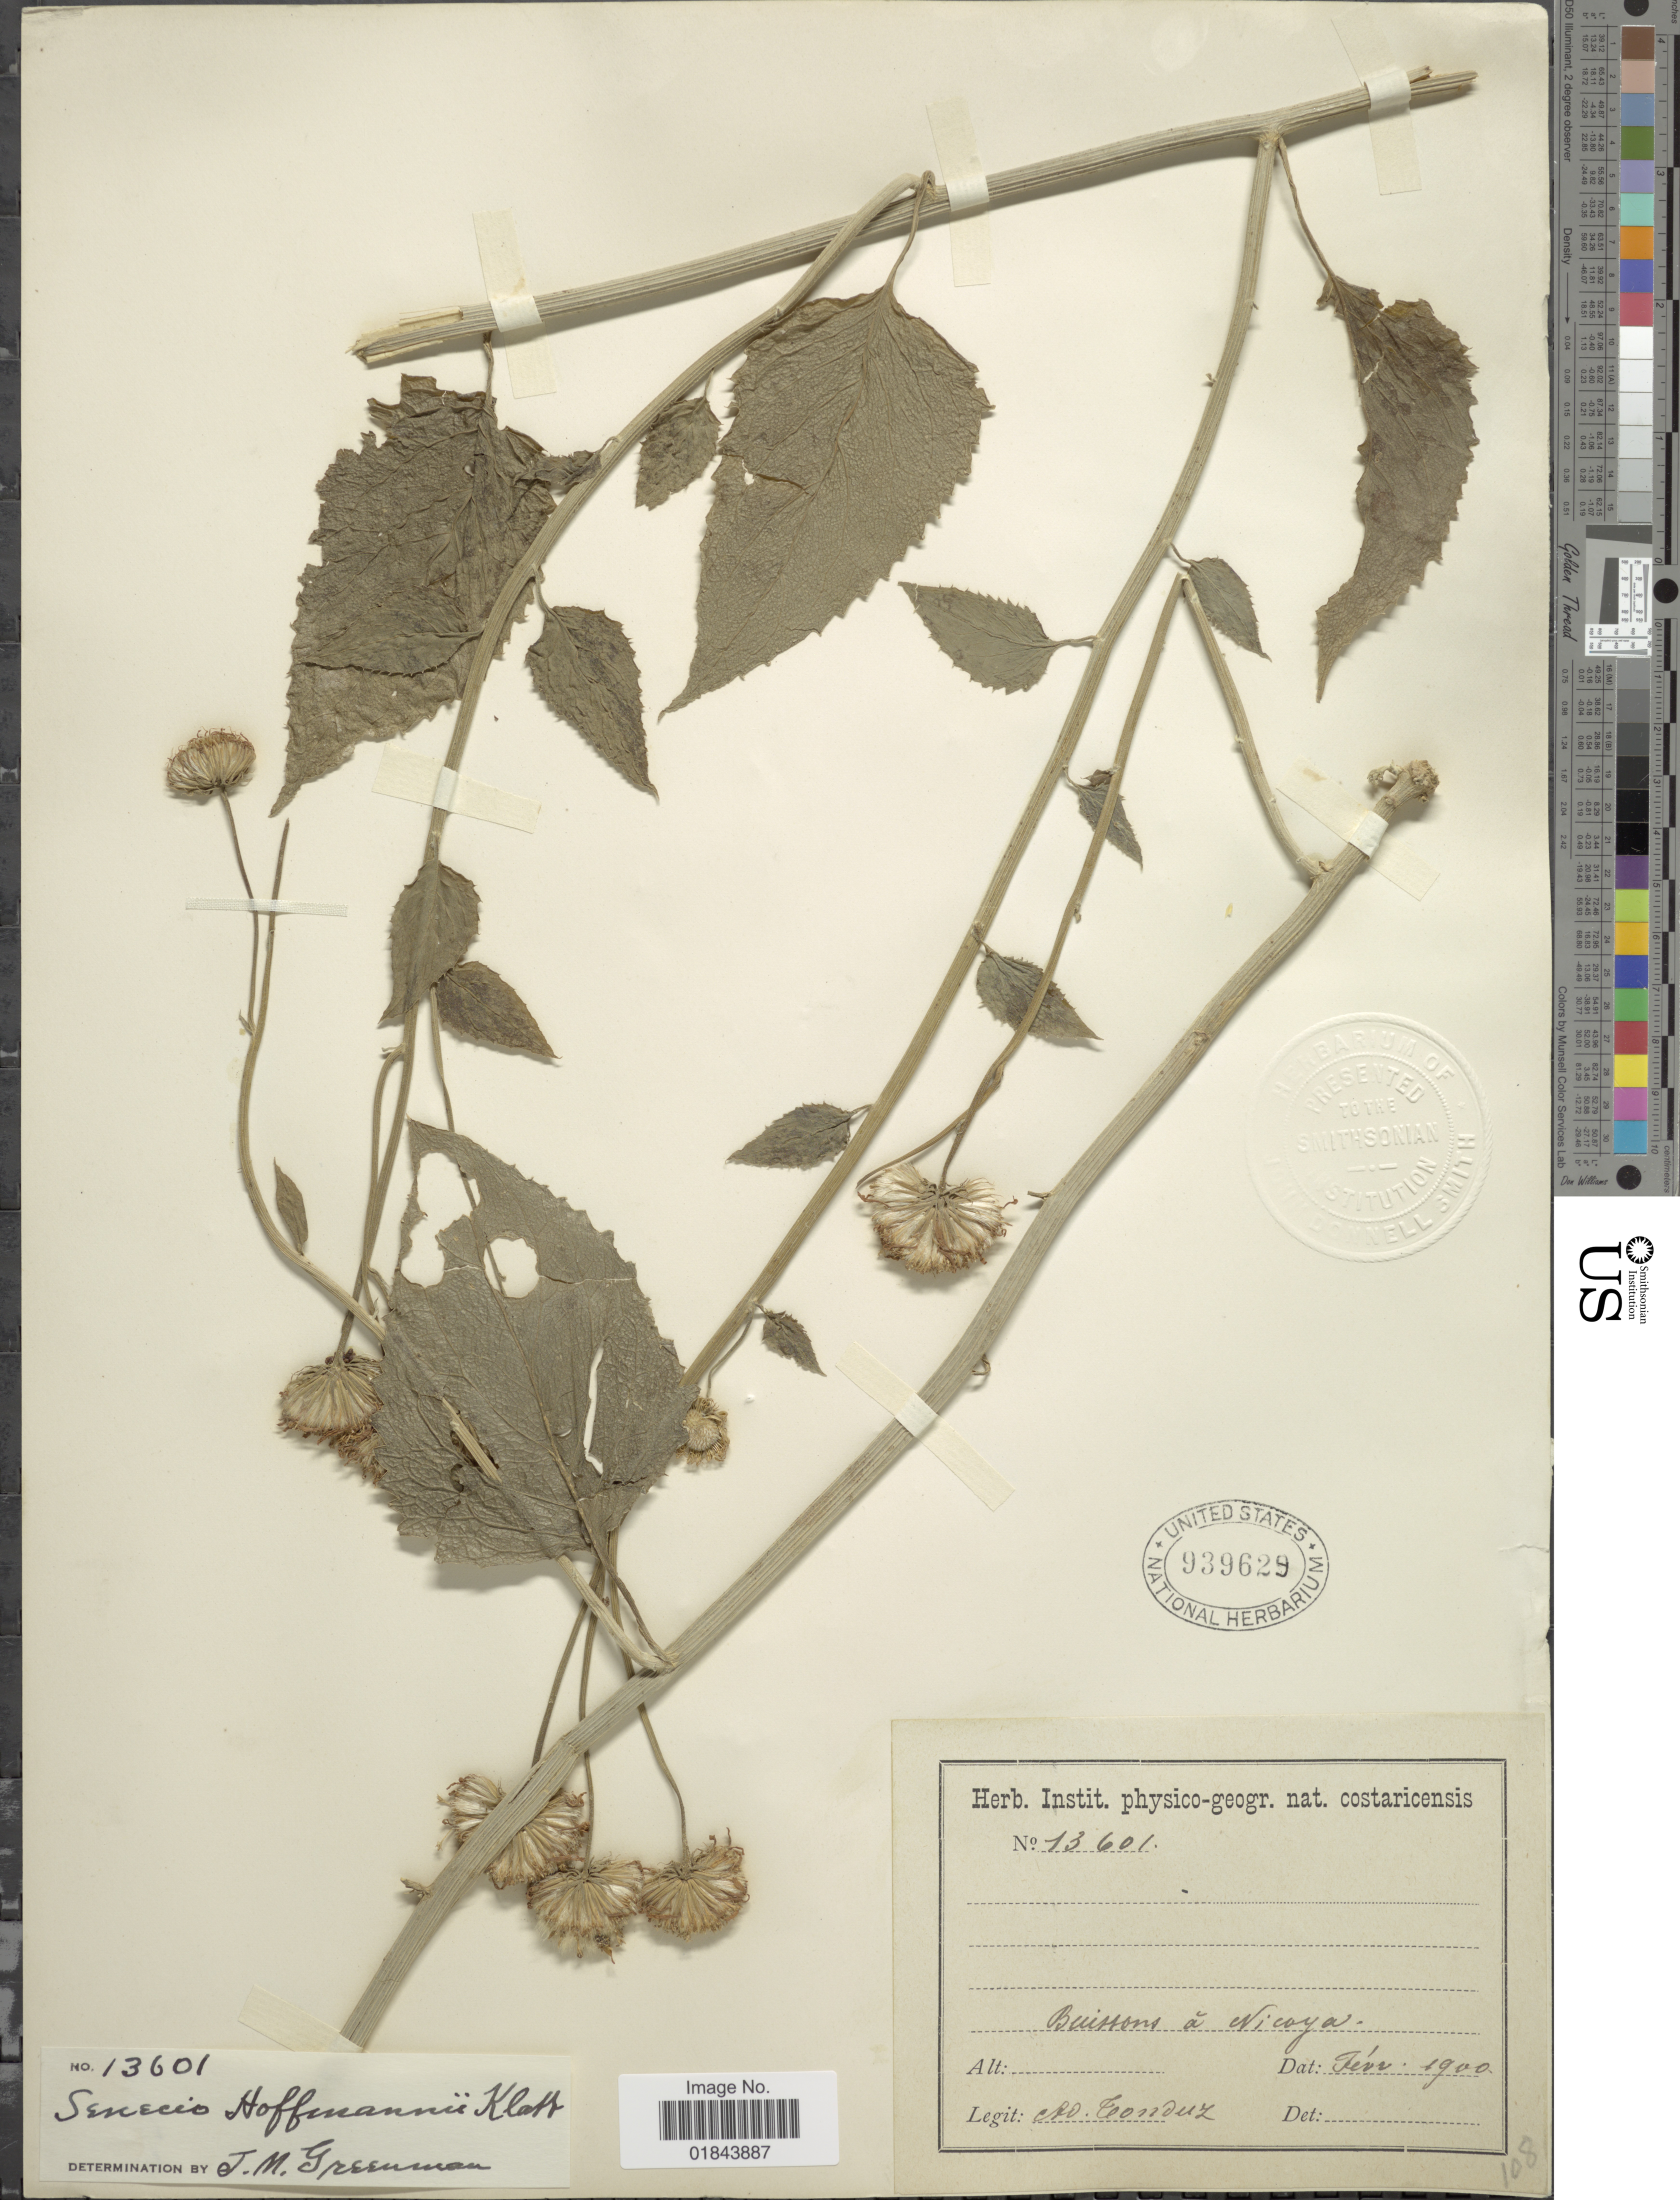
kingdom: Plantae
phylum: Tracheophyta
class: Magnoliopsida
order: Asterales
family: Asteraceae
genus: Pseudogynoxys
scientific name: Pseudogynoxys cummingii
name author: (Benth.) H. Rob. & Cuatrec.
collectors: A. Tonduz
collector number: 13601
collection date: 1900-02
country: Costa Rica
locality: Buissons á Nicoya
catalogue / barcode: US 939629